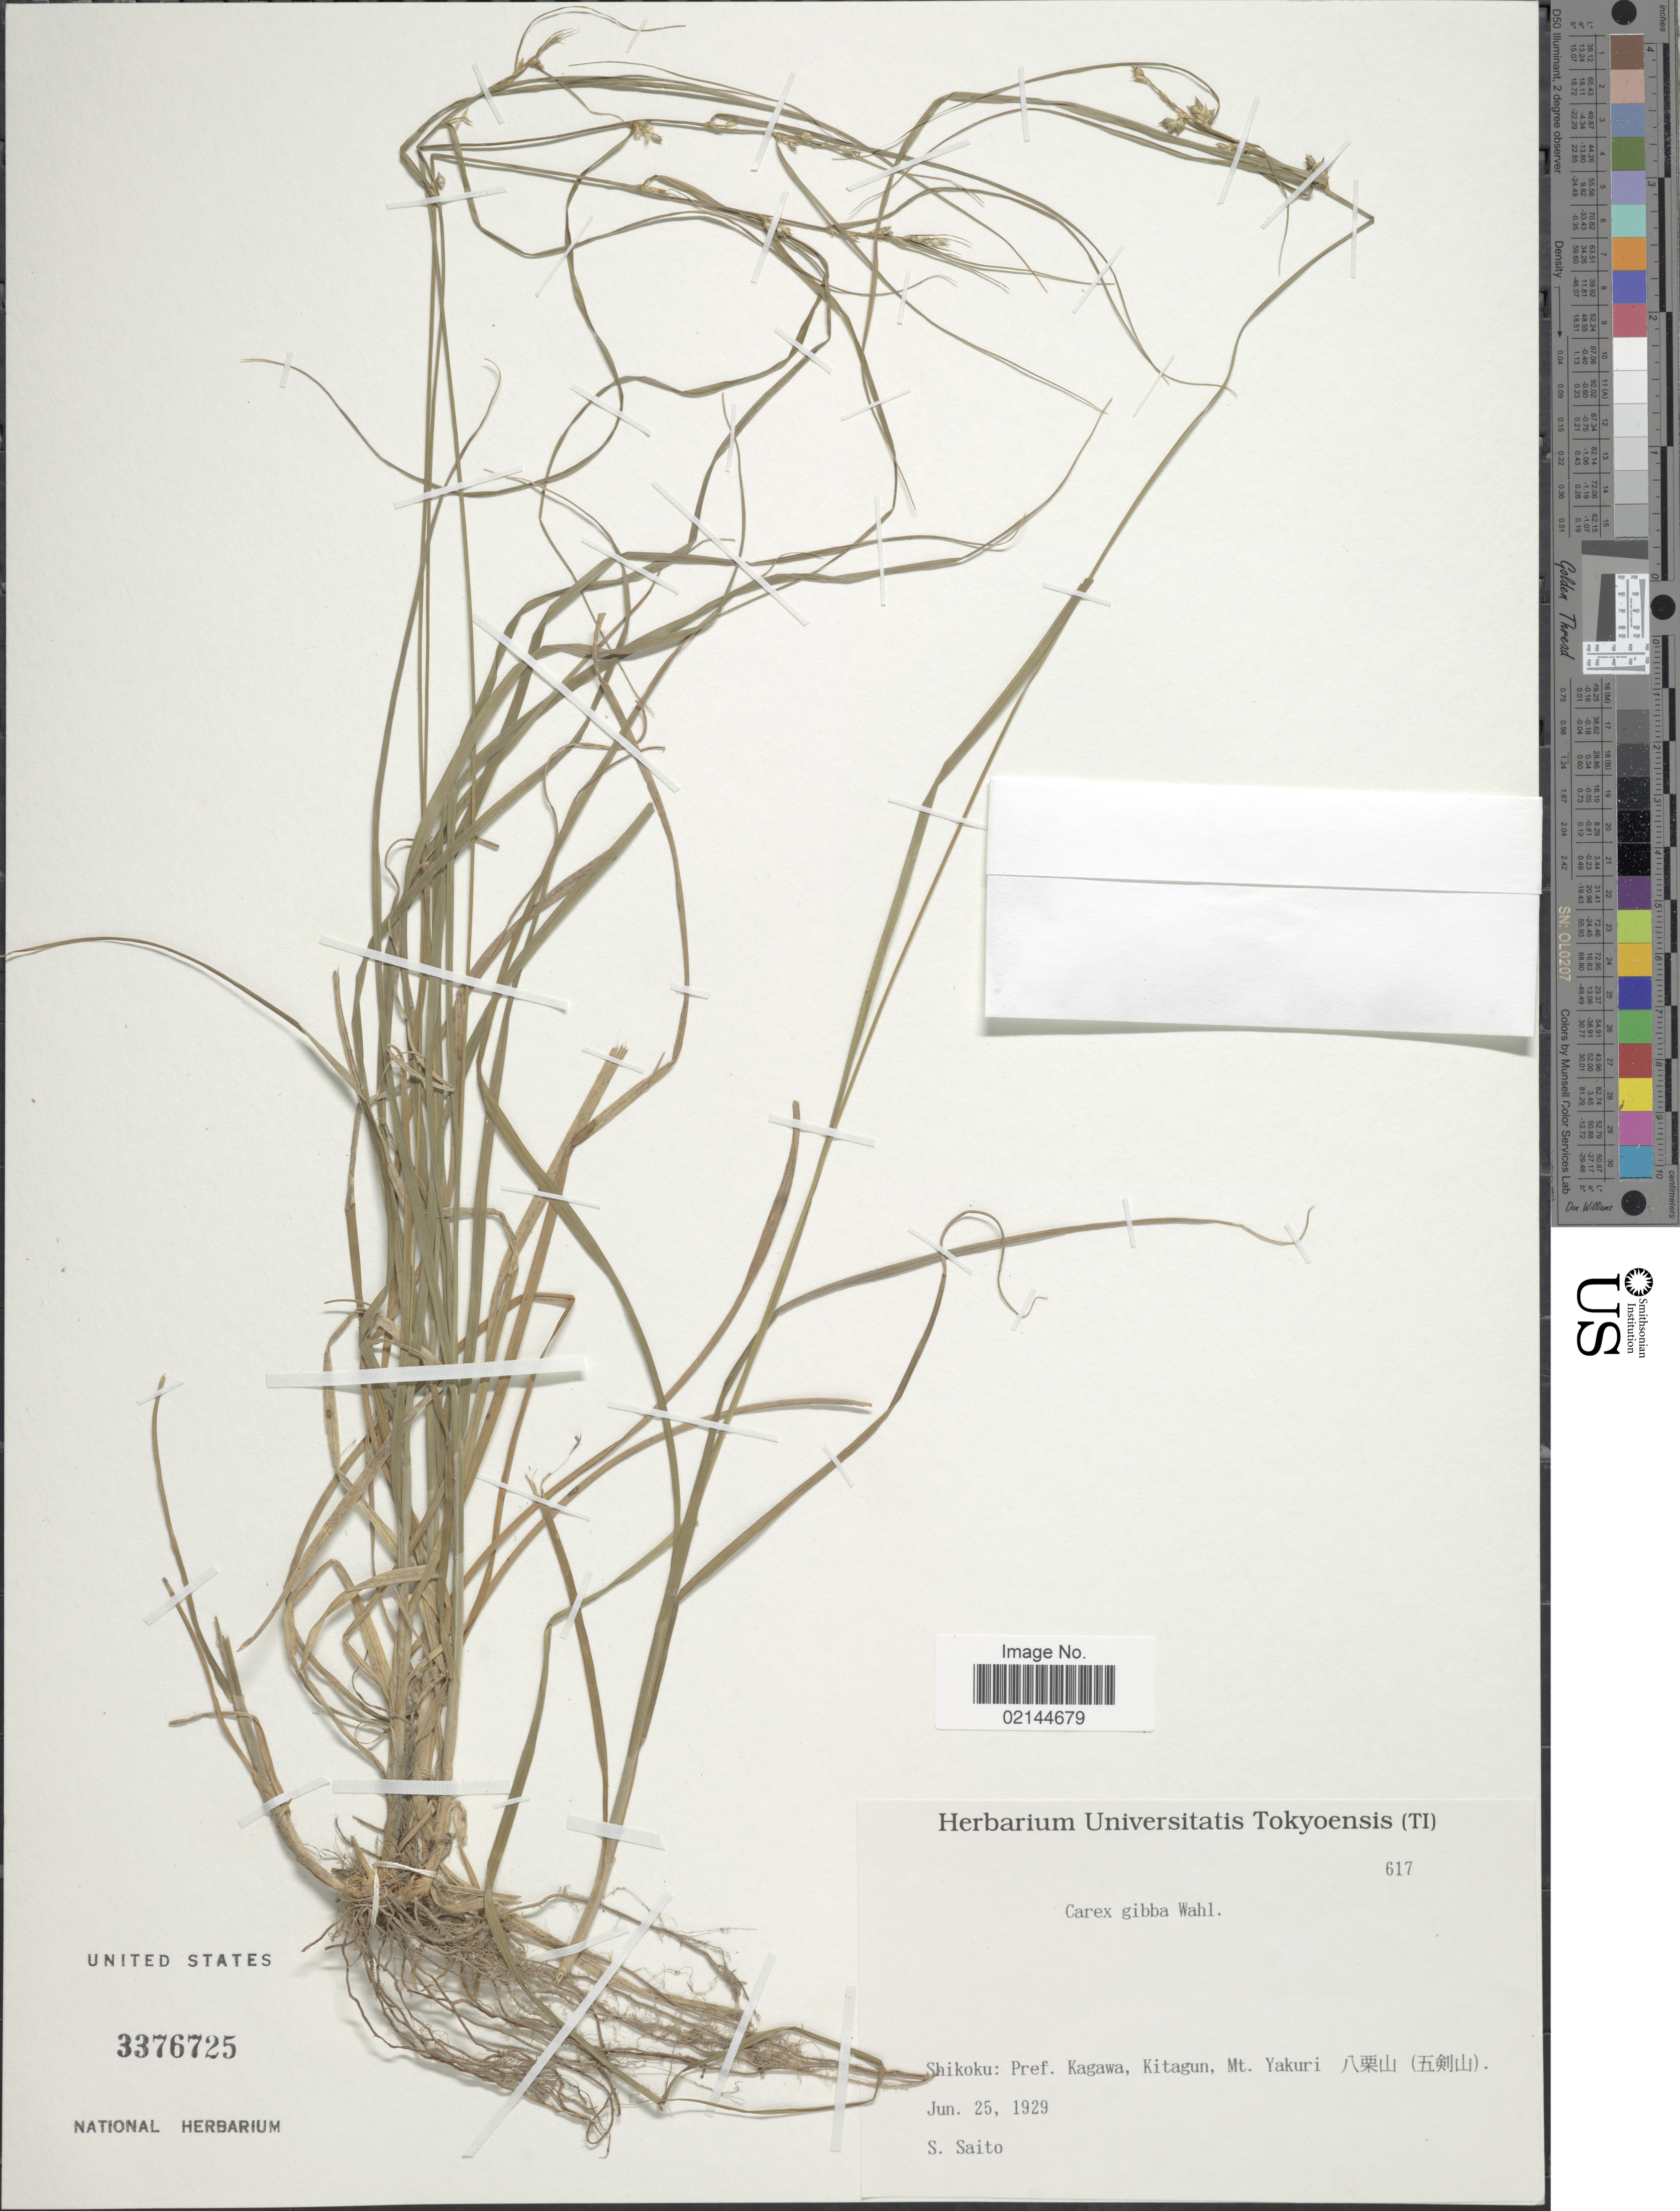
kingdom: Plantae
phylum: Tracheophyta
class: Liliopsida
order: Poales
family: Cyperaceae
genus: Carex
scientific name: Carex gibba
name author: Wahlenb.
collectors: S. Saito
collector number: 617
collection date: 1929-06-25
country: Japan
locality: Shikoku: Pref. Kagawa, Kitagun, Mt. Yakuri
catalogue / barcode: US 3376725